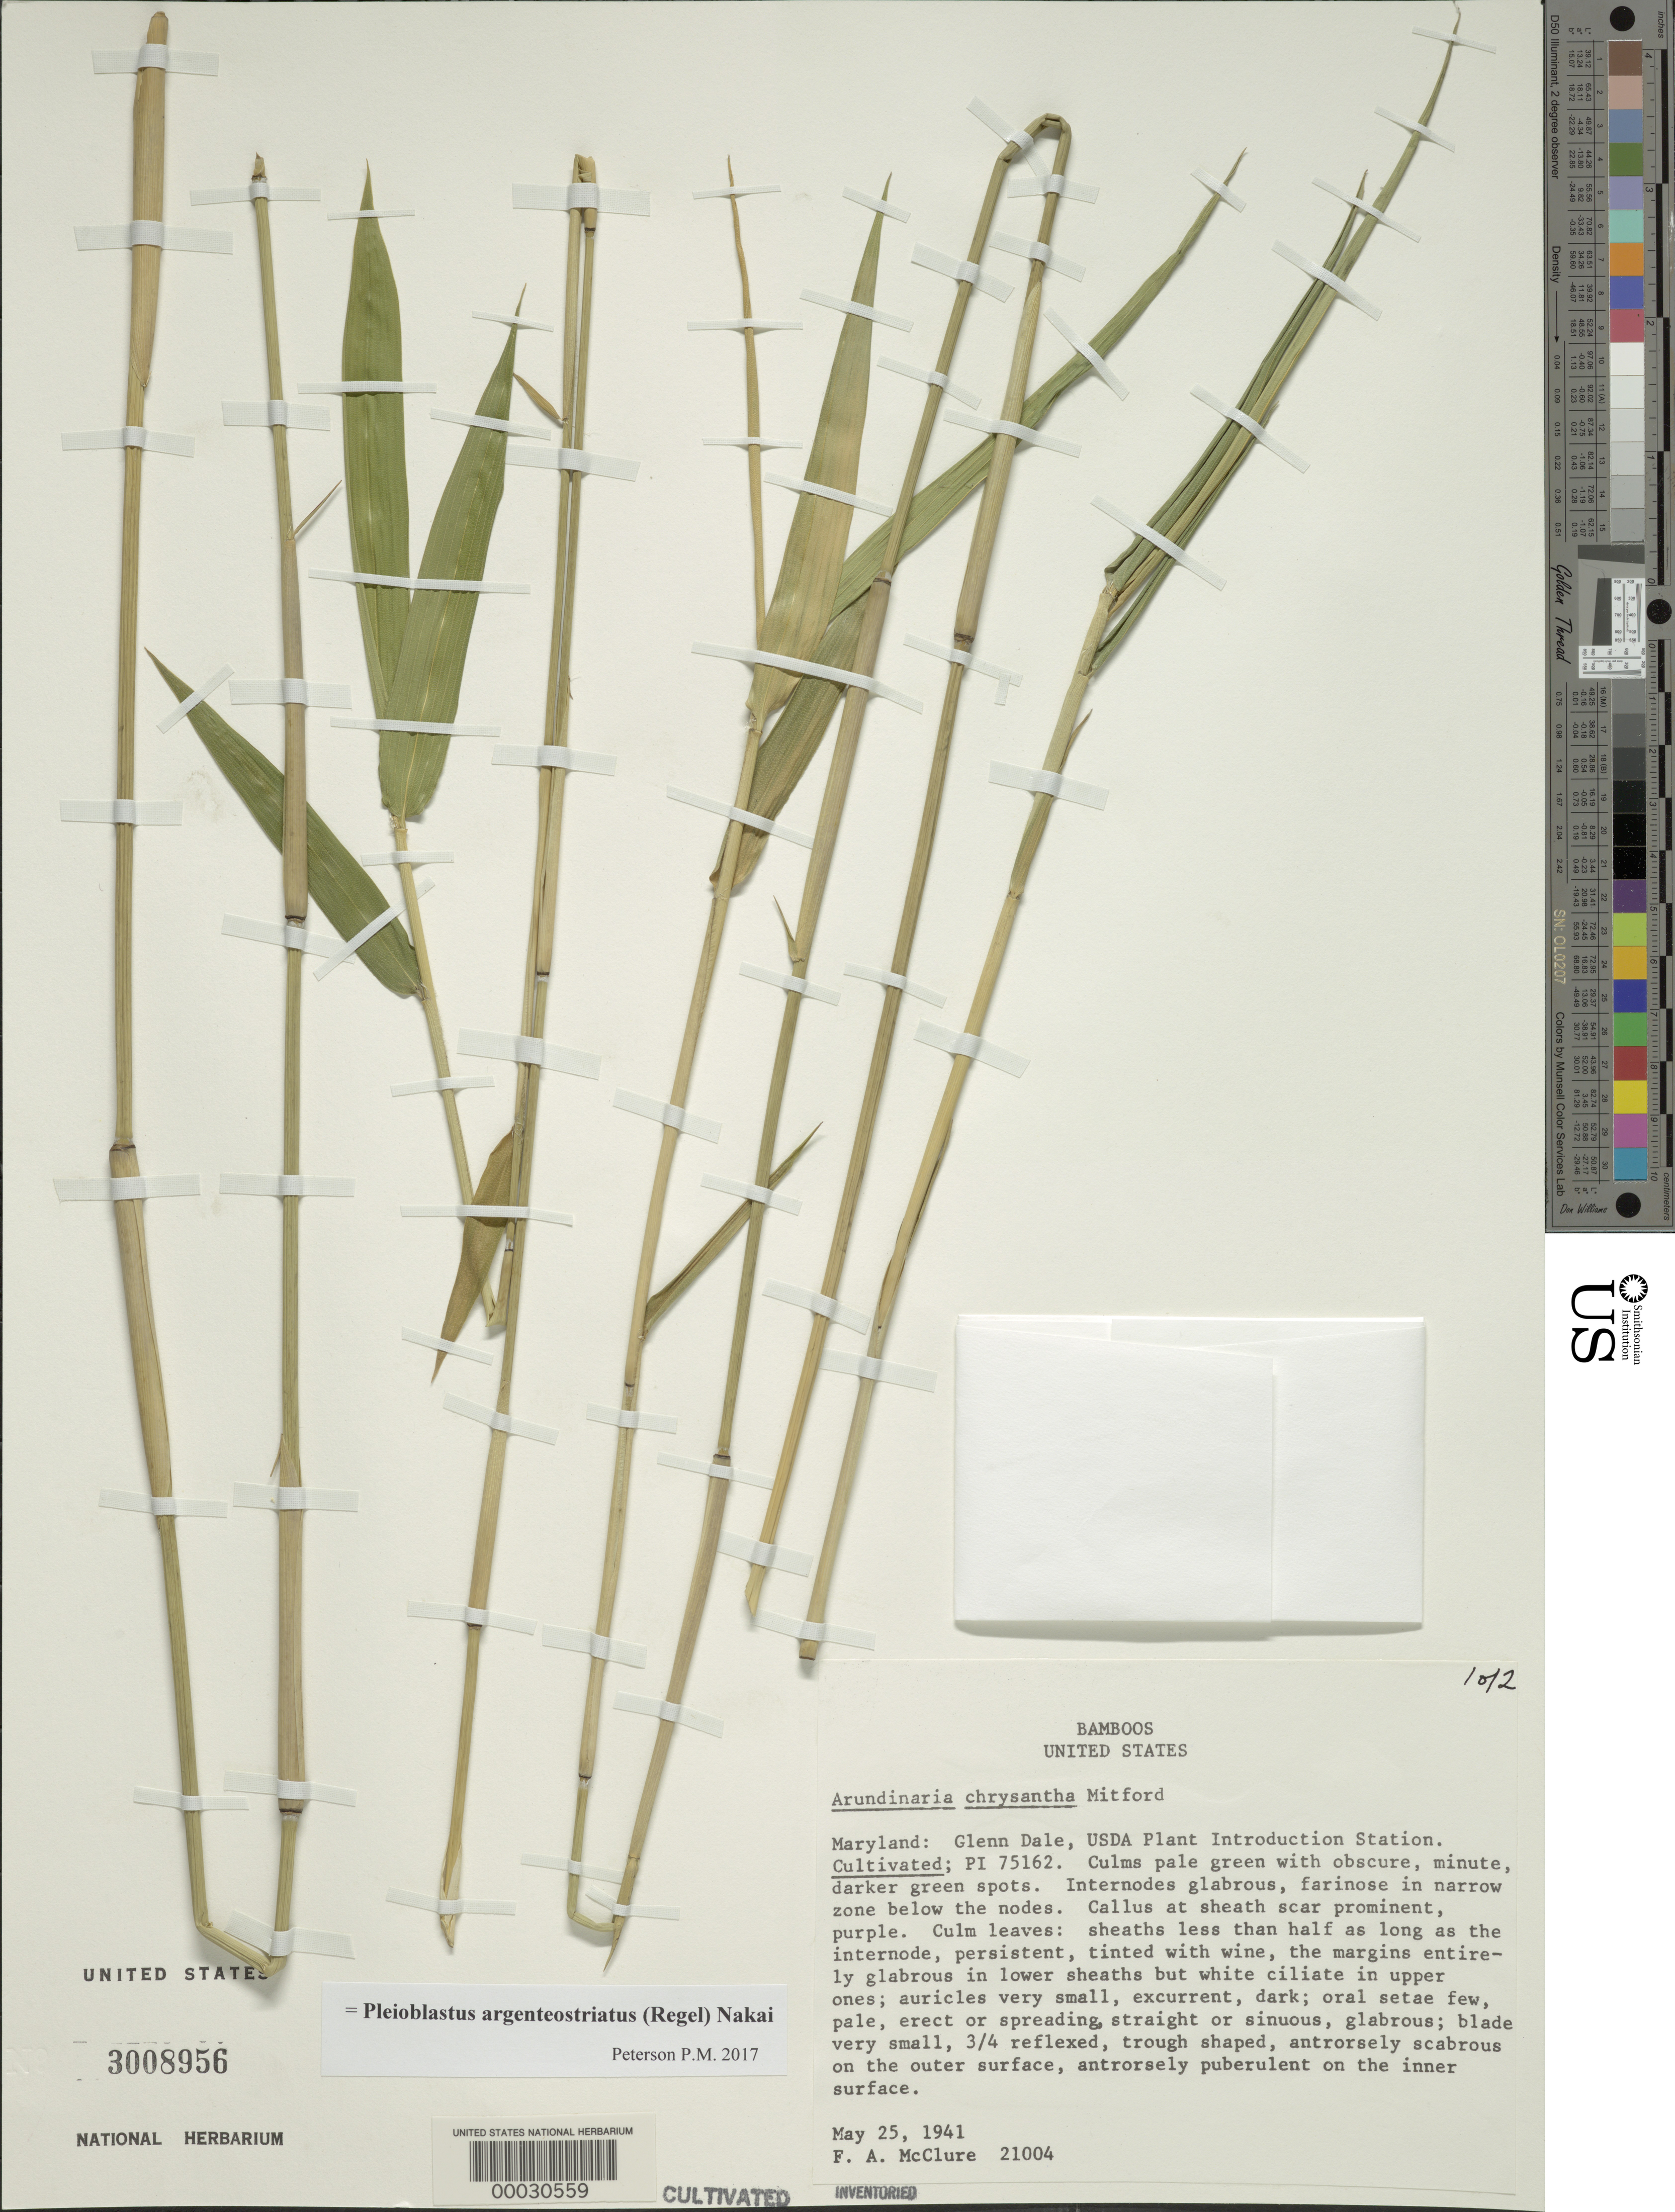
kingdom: Plantae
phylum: Tracheophyta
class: Liliopsida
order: Poales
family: Poaceae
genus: Pleioblastus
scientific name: Pleioblastus argenteostriatus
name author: (Regel) Nakai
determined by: Poaceae Reorganization Project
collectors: F. A. McClure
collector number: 21004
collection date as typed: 25 May 1941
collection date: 1941-05-25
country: United States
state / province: Maryland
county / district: Prince George's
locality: Usda plant introduction station - glenn dale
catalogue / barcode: US 3008956